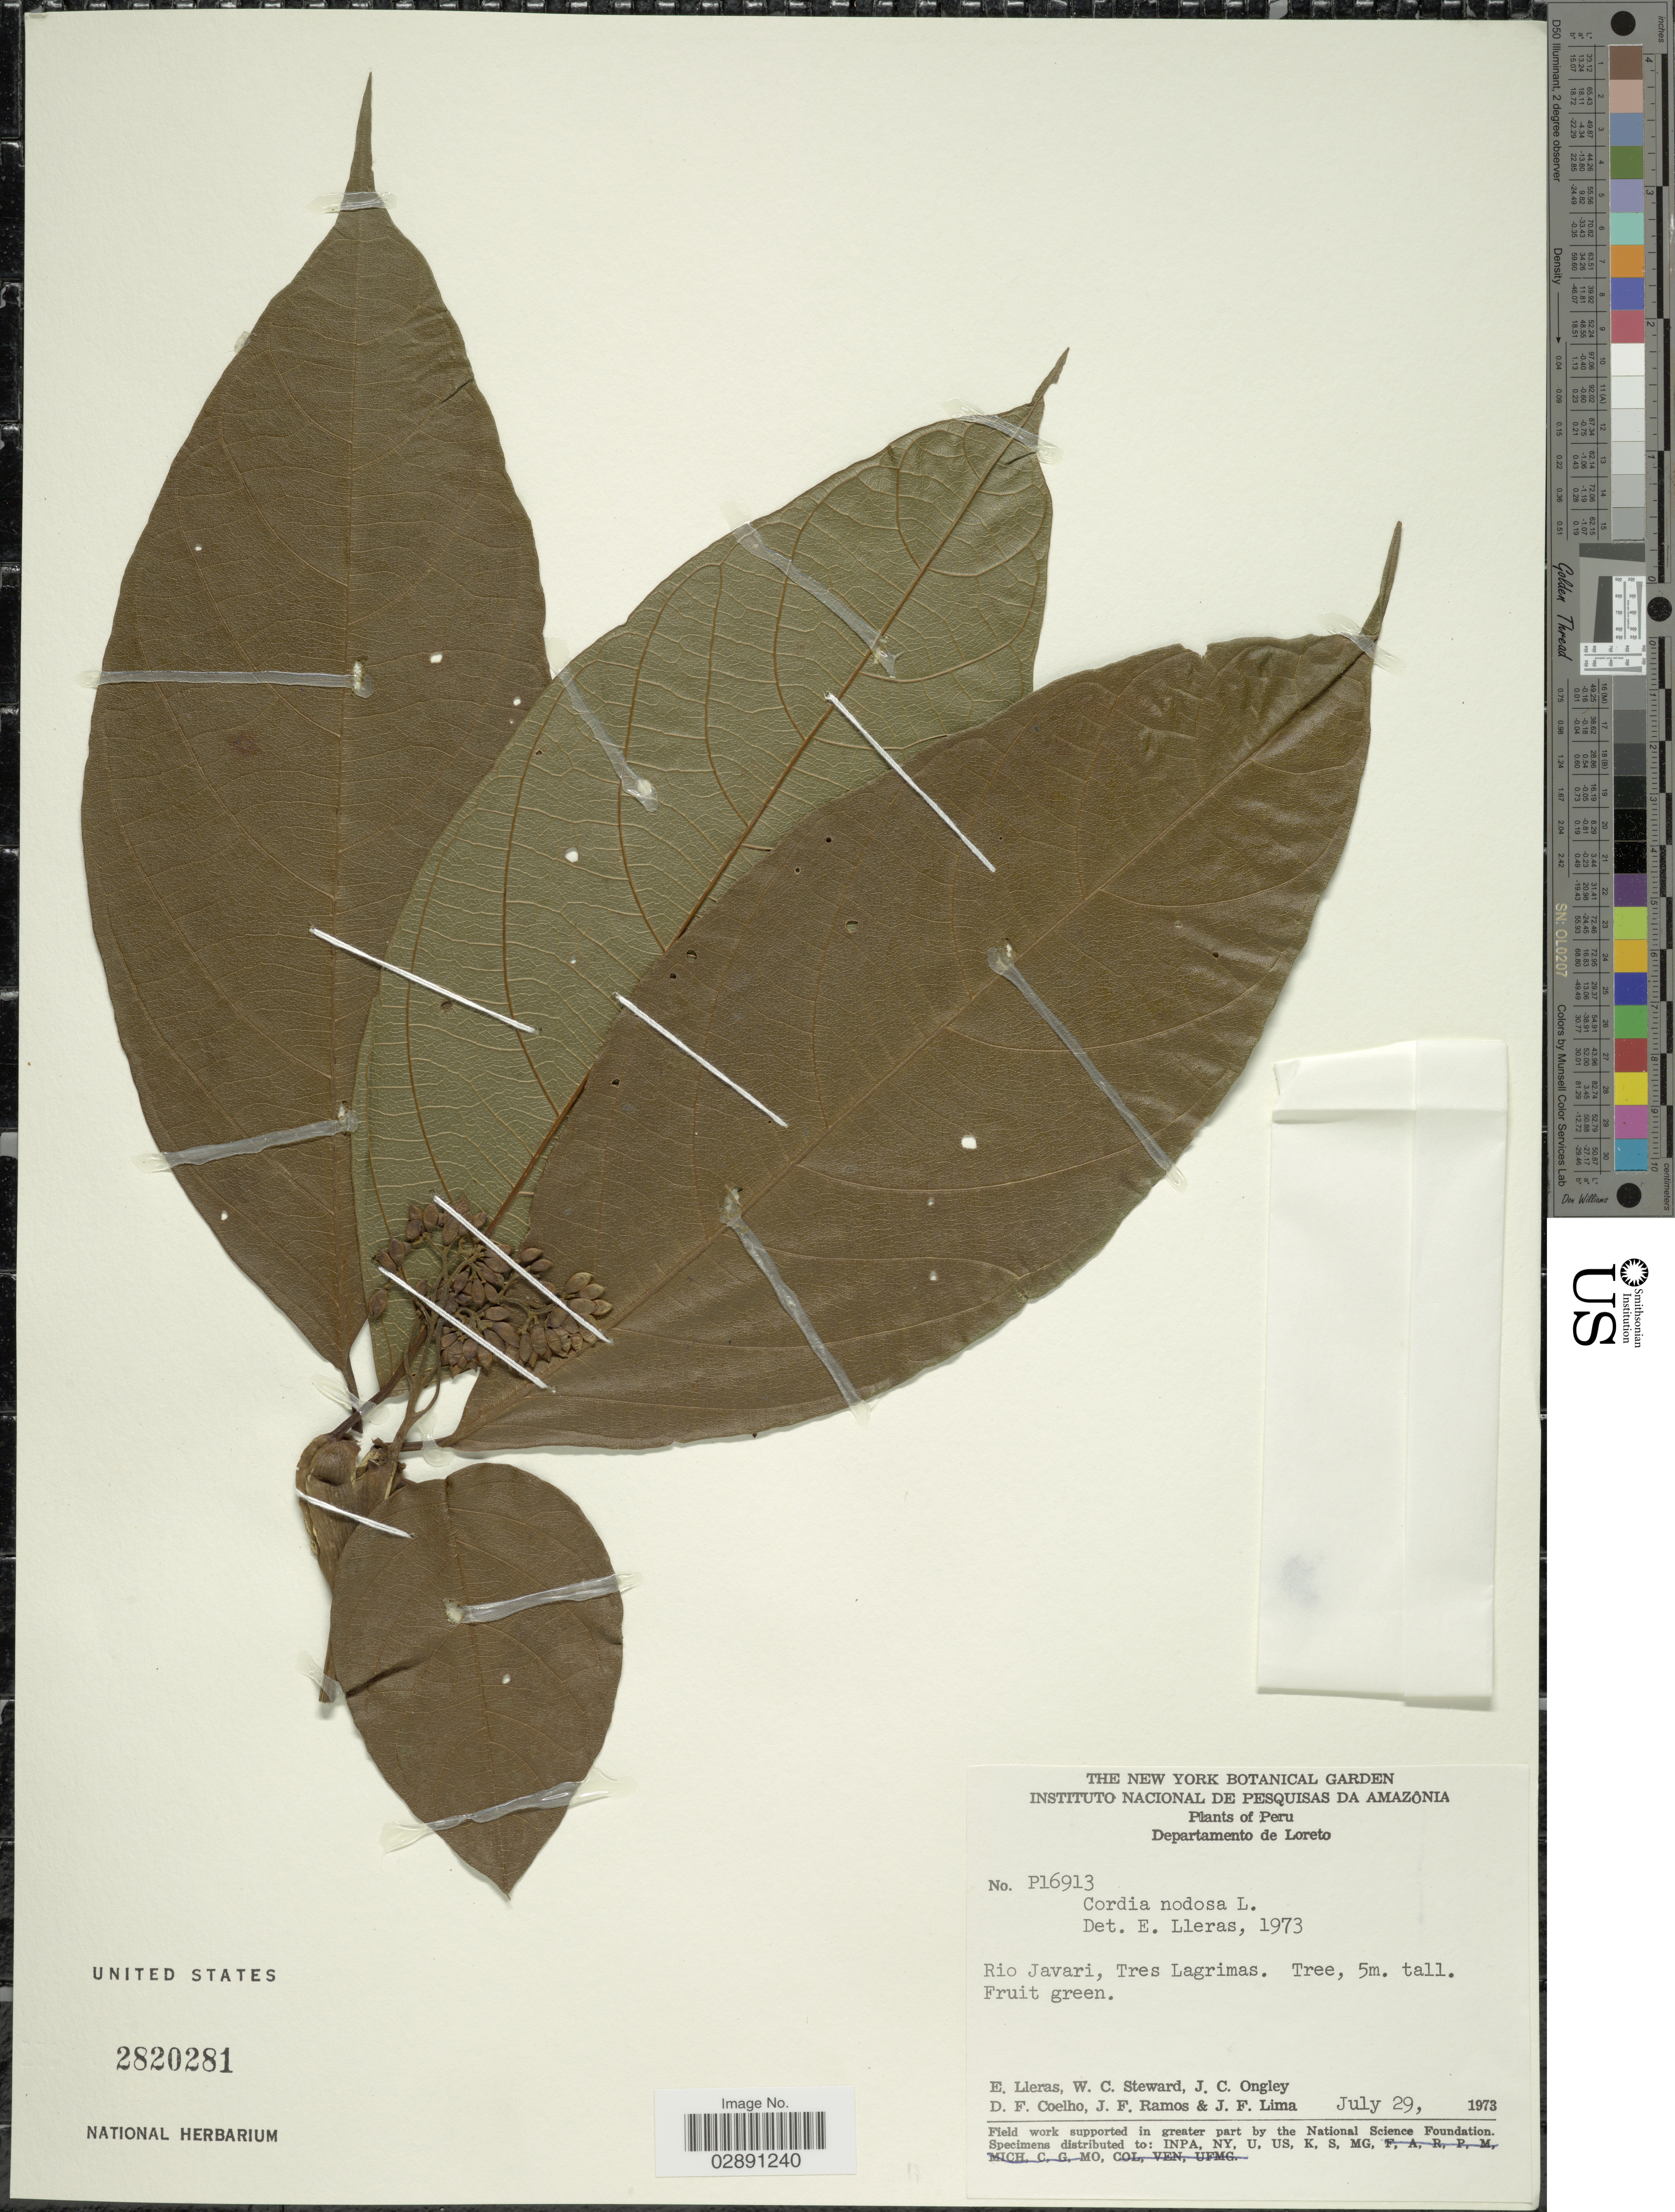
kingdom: Plantae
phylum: Tracheophyta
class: Magnoliopsida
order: Boraginales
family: Cordiaceae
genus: Cordia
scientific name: Cordia nodosa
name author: Lam.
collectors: E. Lleras, W. C. Steward, J. C. Ongley, D. F. Coêlho & et al.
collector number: P16913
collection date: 1973-07-29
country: Peru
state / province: Loreto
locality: Departamento de Loreto. Rio Javari, Tres Lagrimas.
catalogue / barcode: US 2820281